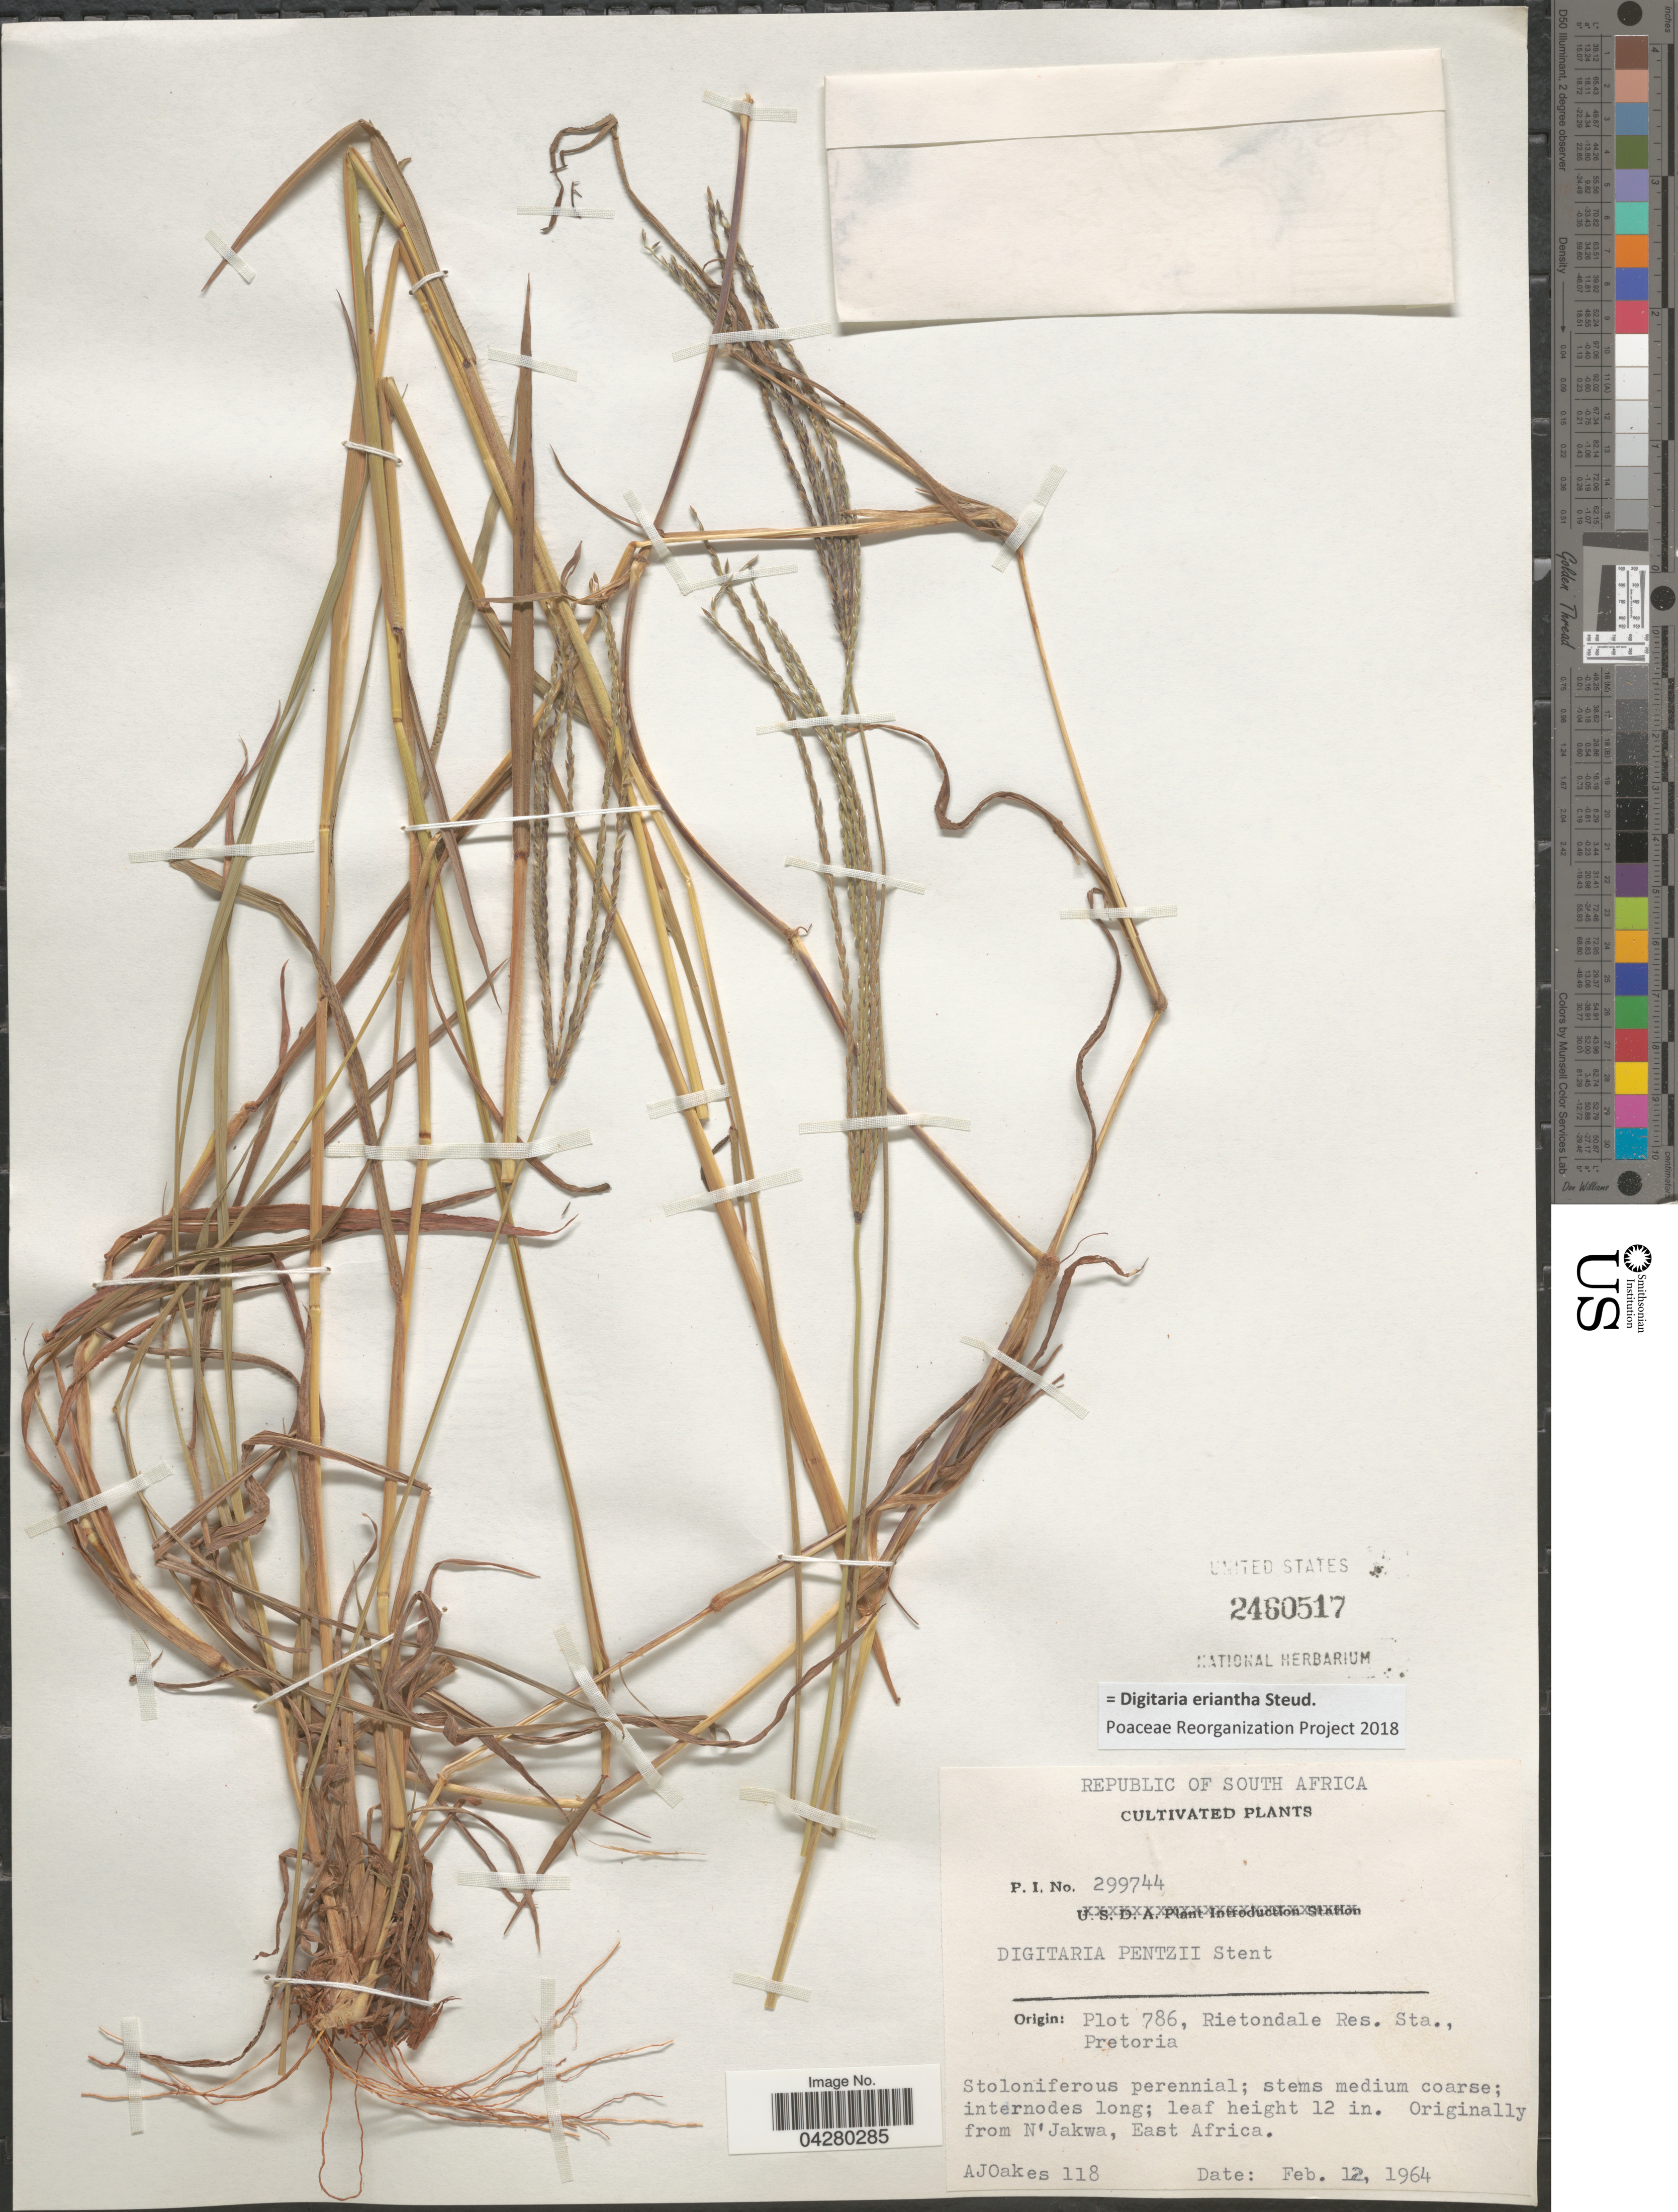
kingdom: Plantae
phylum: Tracheophyta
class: Liliopsida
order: Poales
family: Poaceae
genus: Digitaria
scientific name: Digitaria eriantha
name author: Steud.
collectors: A. Oakes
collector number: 118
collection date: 1964-02-12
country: South Africa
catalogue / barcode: US 2460517